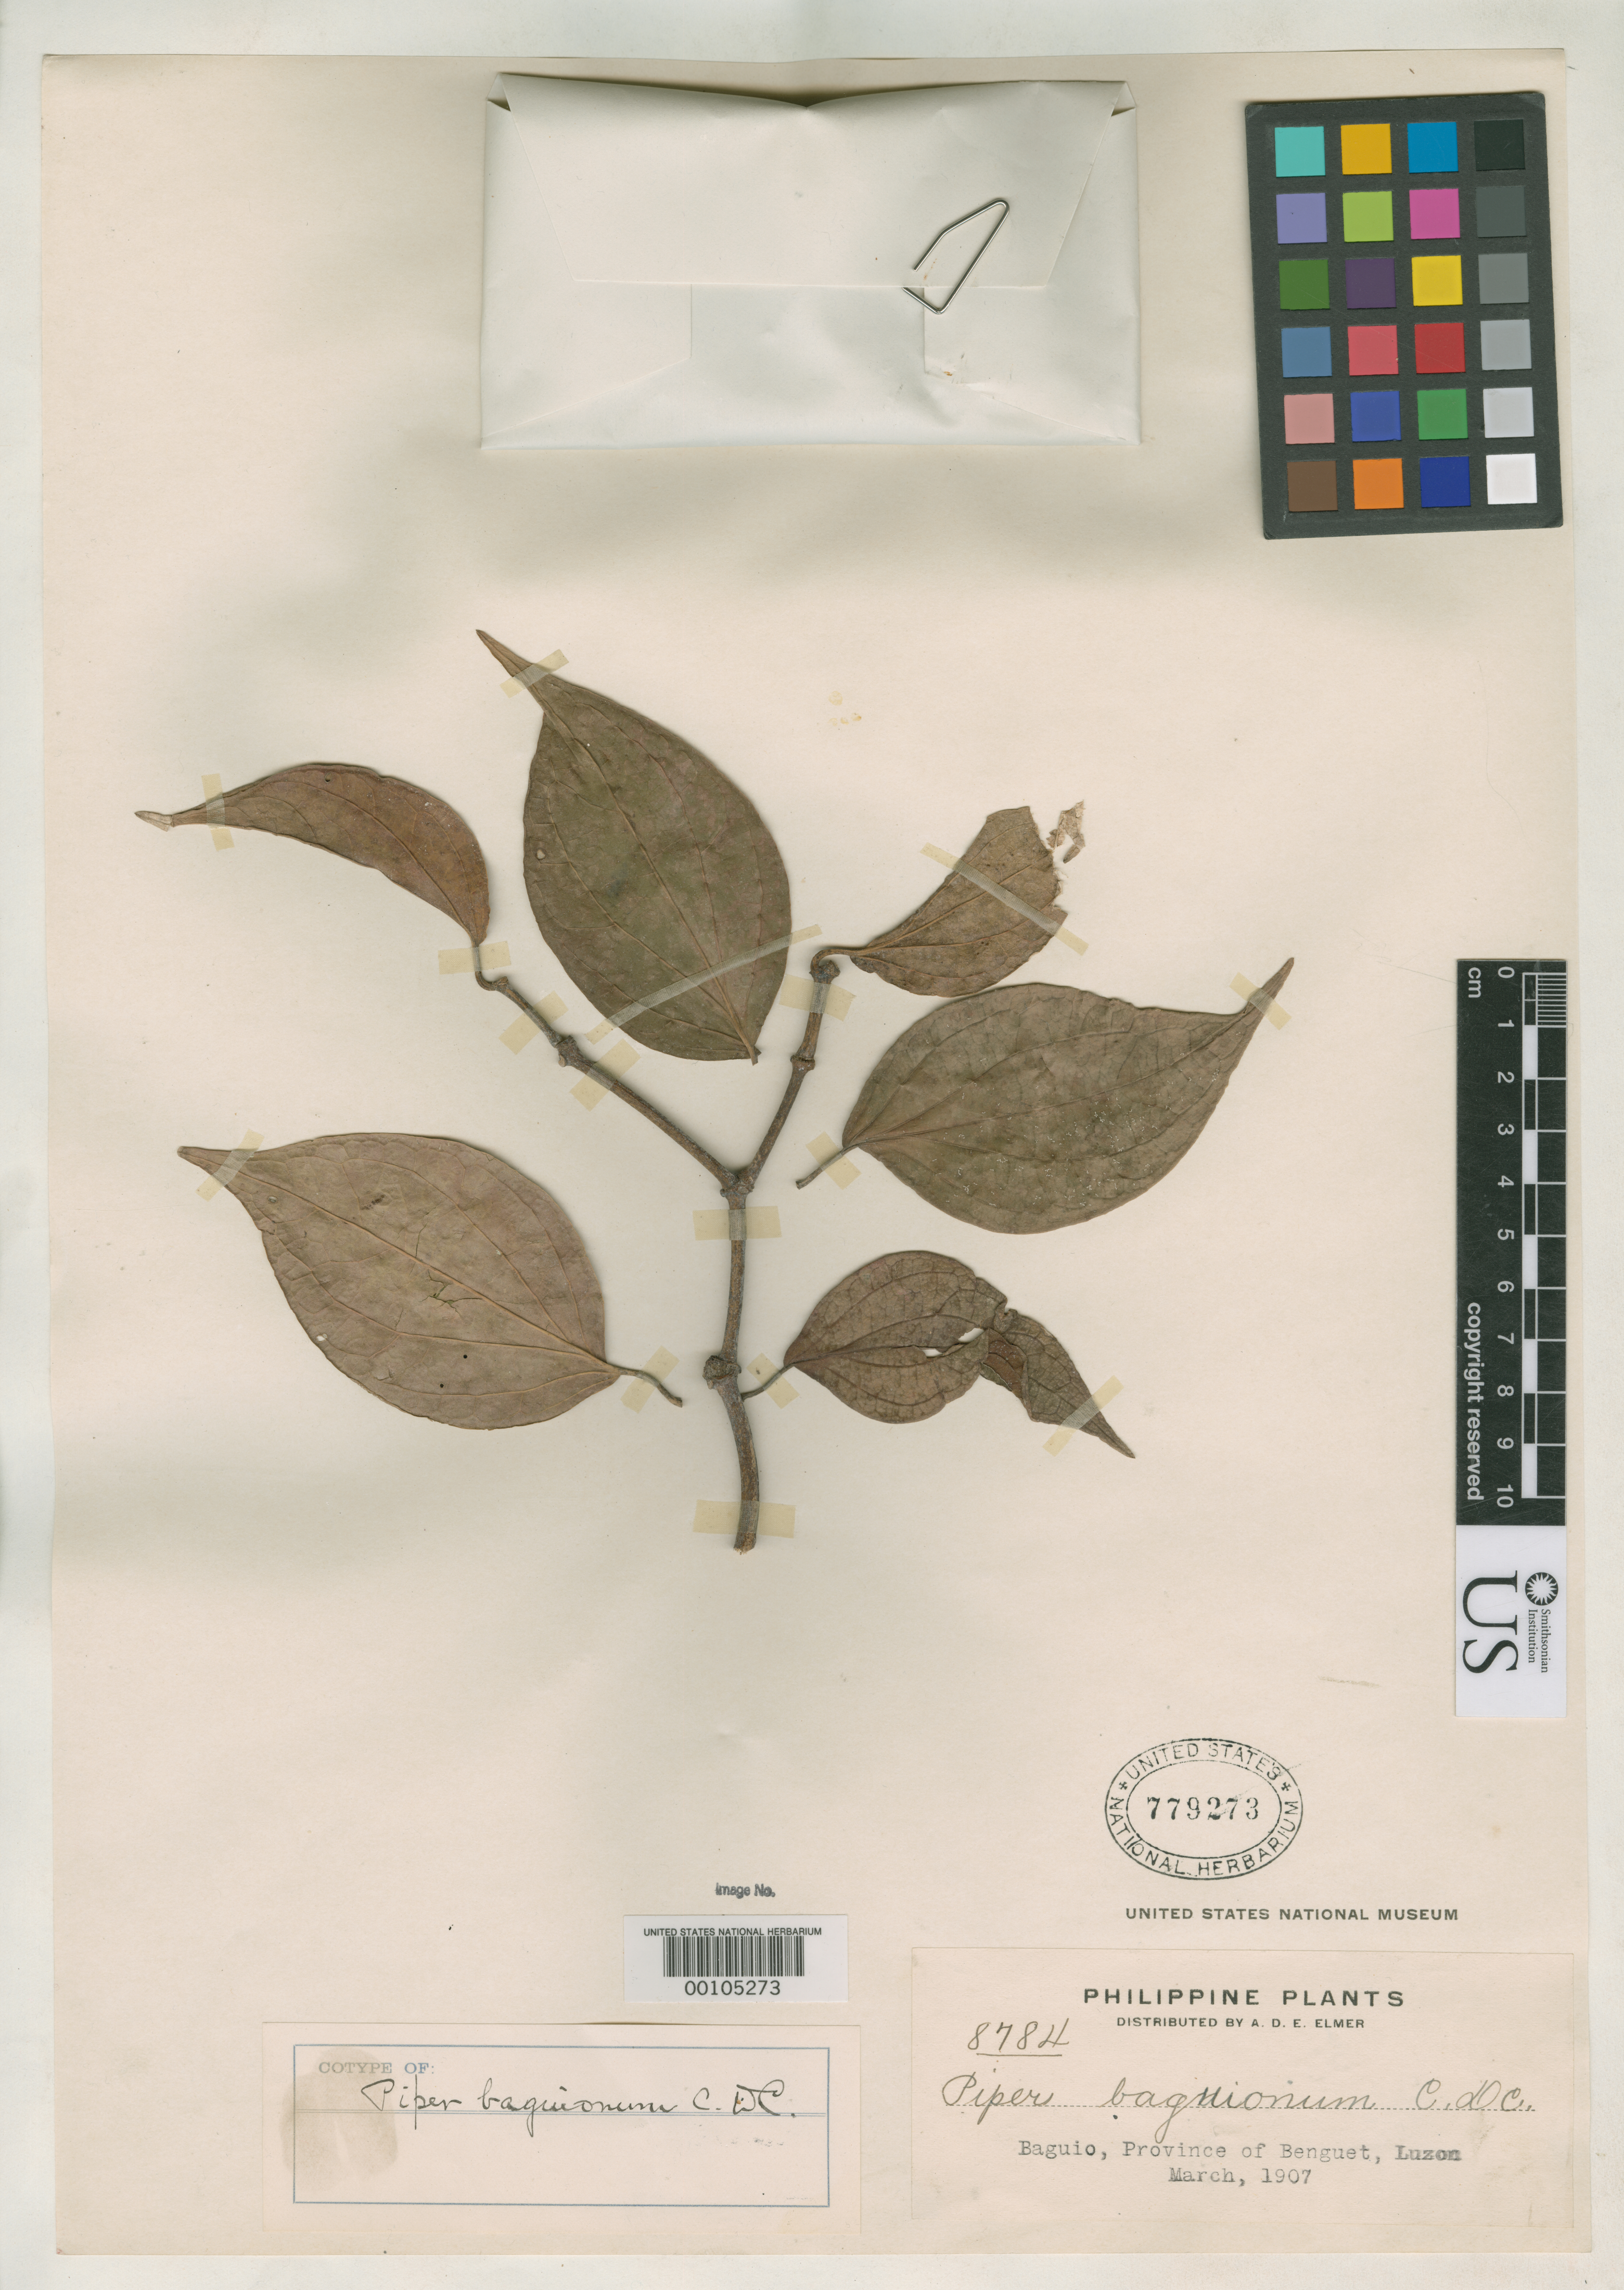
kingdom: Plantae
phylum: Tracheophyta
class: Magnoliopsida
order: Piperales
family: Piperaceae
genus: Piper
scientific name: Piper baguionum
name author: C. DC. in Elmer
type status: Isotype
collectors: A. D. E. Elmer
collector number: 8784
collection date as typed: Mar 1907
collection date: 1907-03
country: Philippines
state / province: Cordillera (Administrative Region)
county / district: Benguet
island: Luzon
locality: Baguio.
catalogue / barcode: US 779273